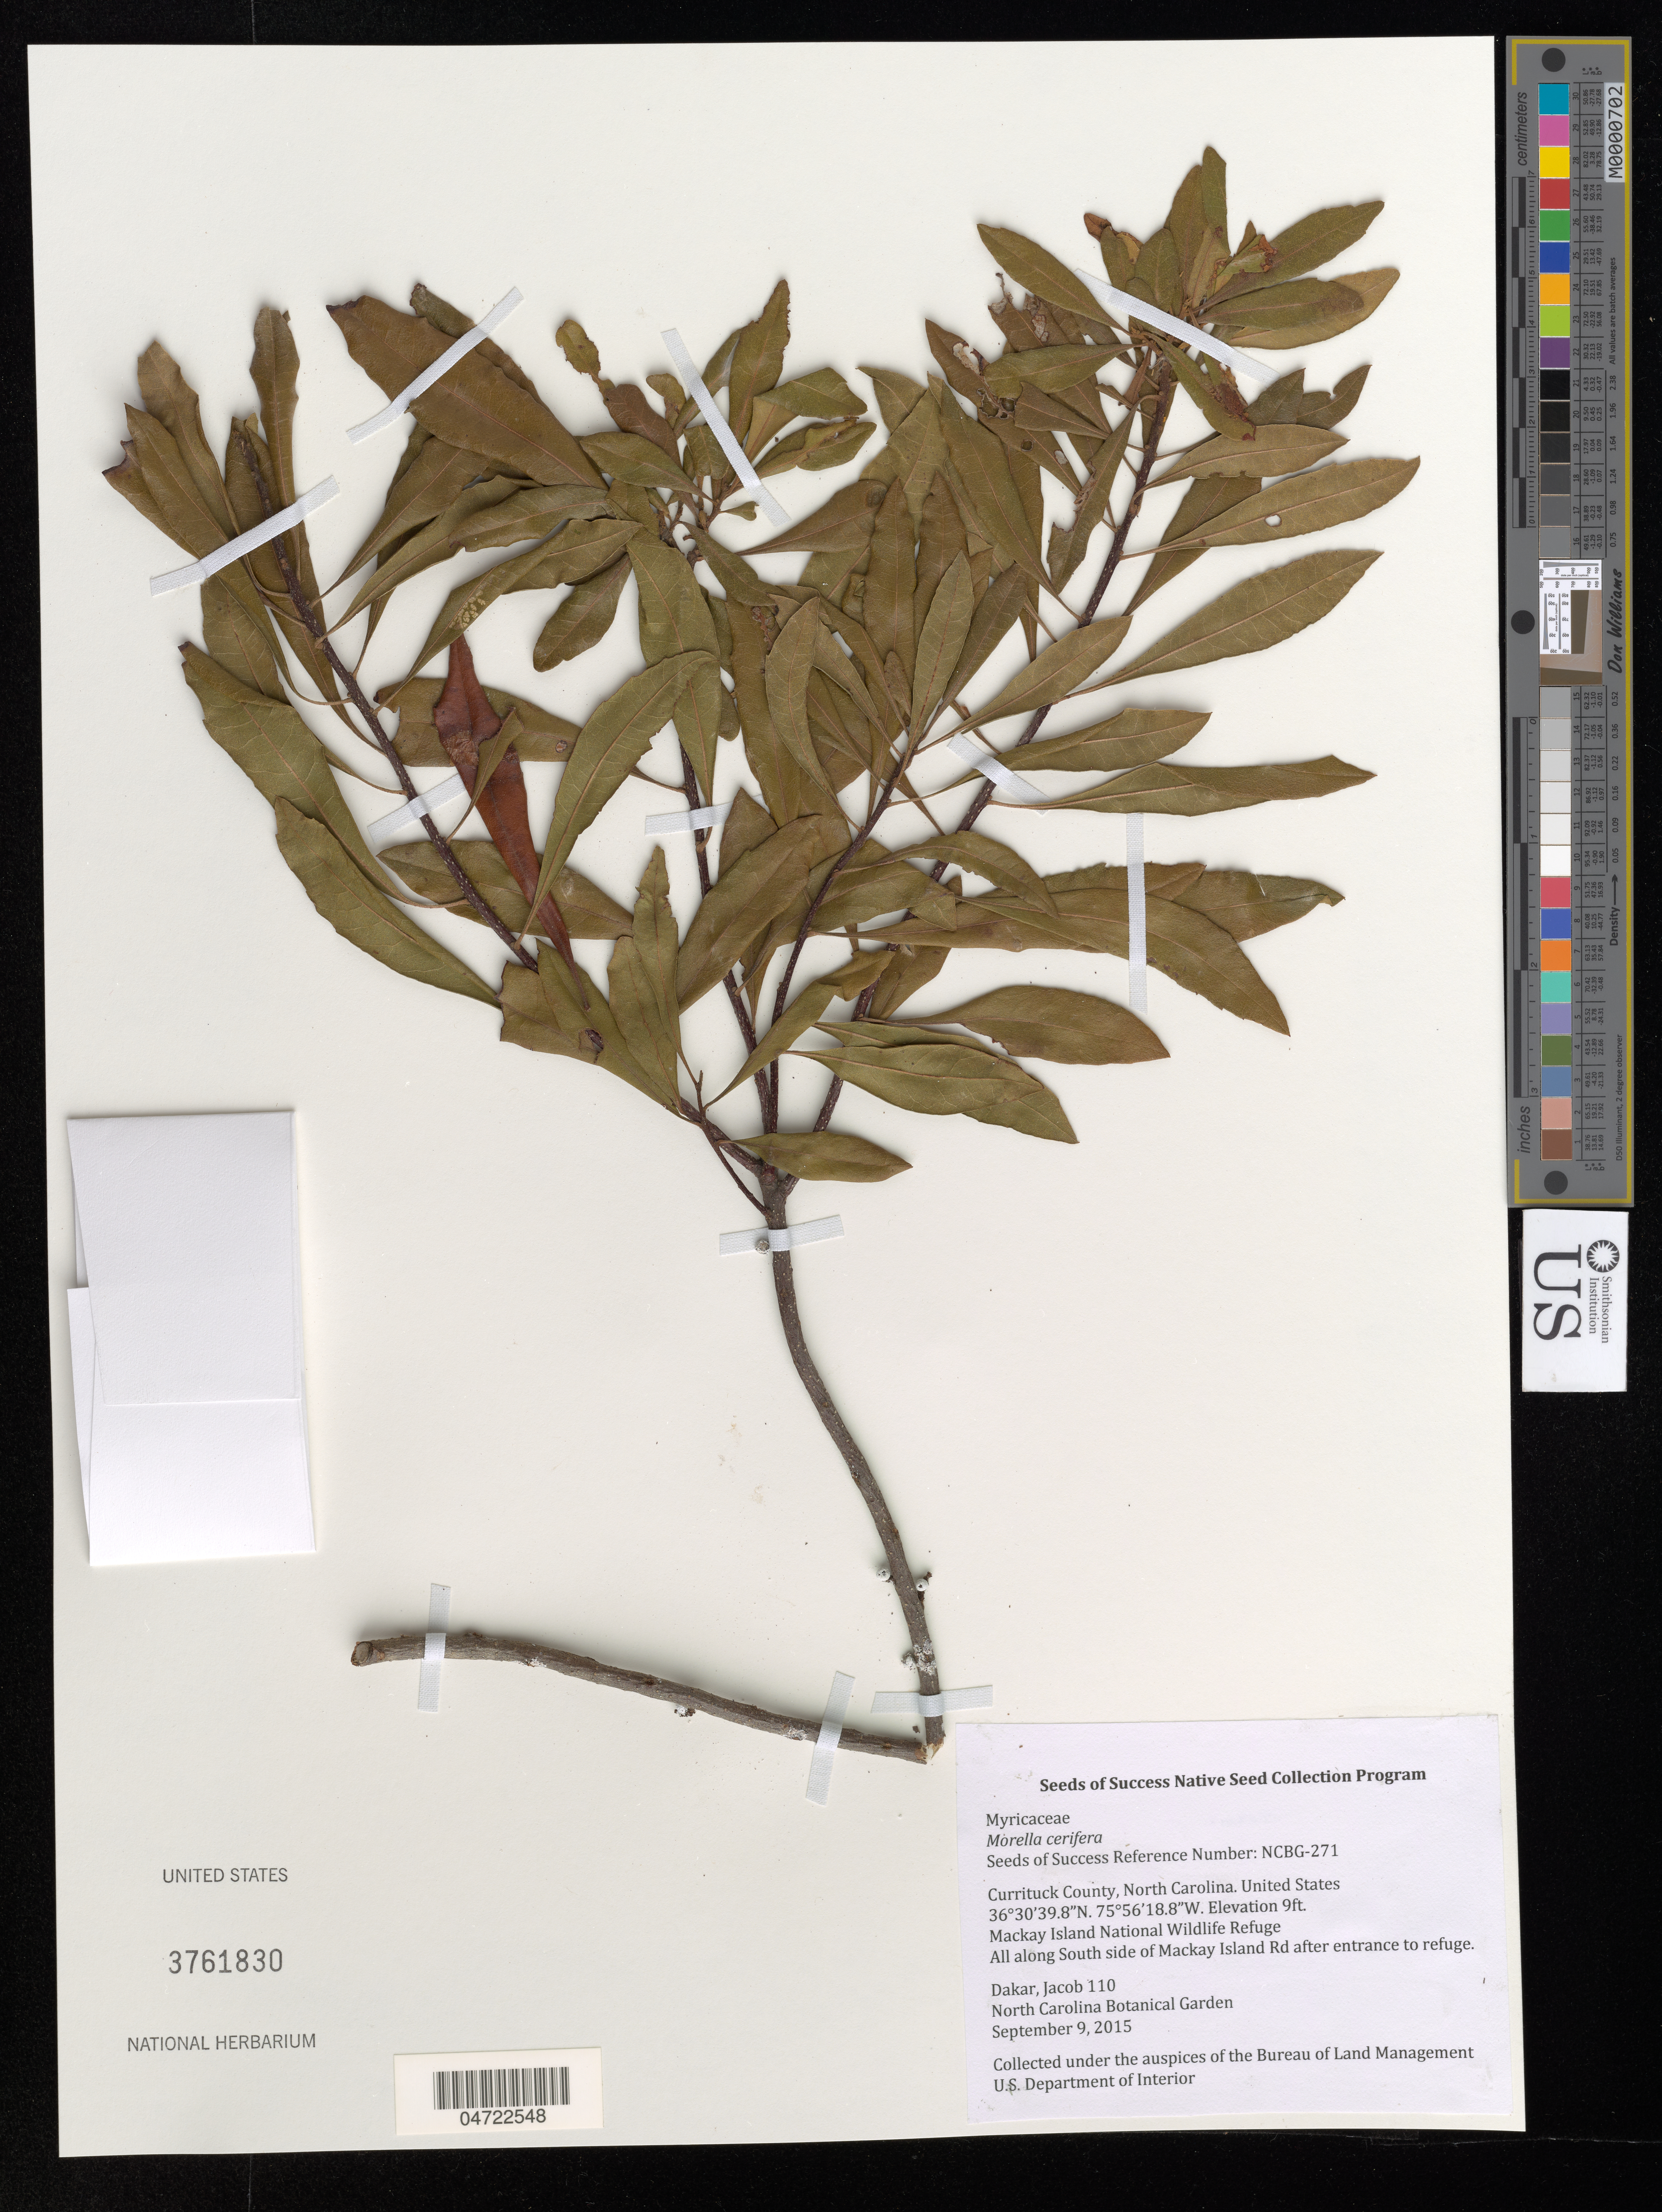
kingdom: Plantae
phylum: Tracheophyta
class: Magnoliopsida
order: Fagales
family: Myricaceae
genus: Morella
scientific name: Morella cerifera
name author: (L.) Small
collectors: J. Dakar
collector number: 110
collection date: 2015-09-09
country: United States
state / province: North Carolina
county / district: Currituck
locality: Currituck County. Mackay Island National Wildlife Refuge. All along South side of Mackay Island Rd after entrance to refuge.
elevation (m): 3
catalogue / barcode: US 3761830